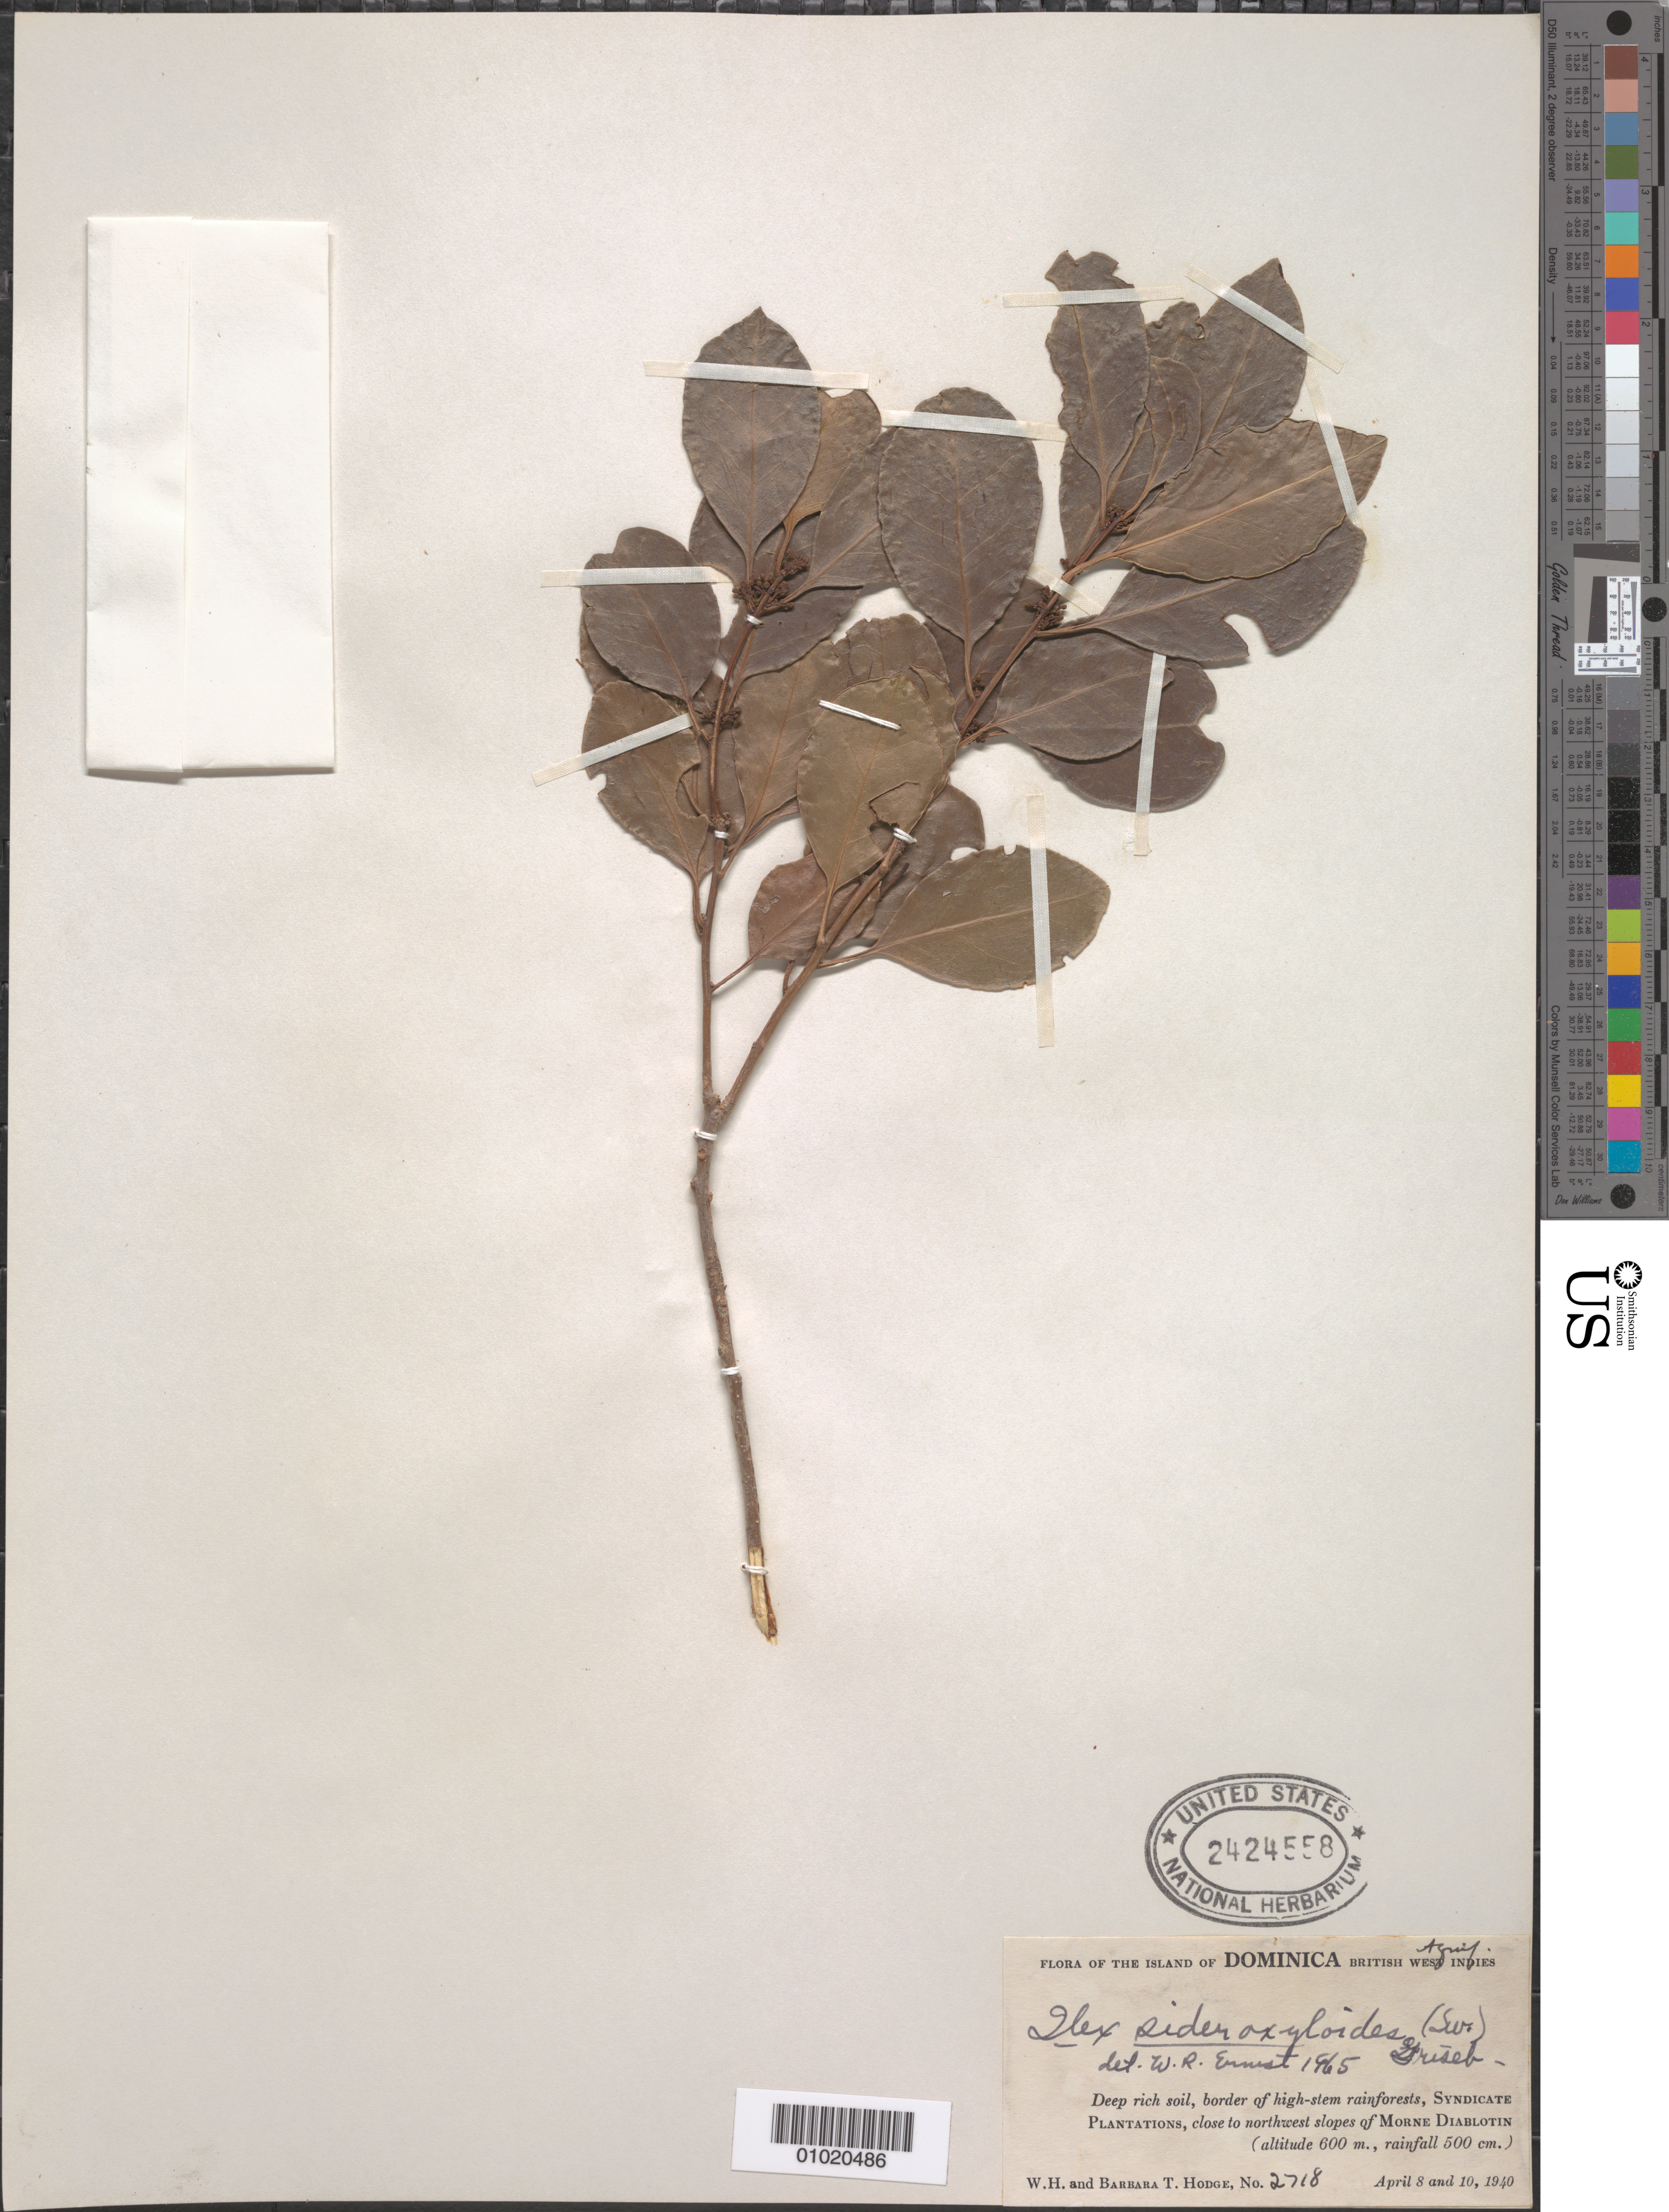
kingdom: Plantae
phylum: Tracheophyta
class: Magnoliopsida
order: Aquifoliales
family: Aquifoliaceae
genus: Ilex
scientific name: Ilex sideroxyloides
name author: (Sw.) Griseb.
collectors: W. Hodge & B. Hodge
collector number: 2718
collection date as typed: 08 Apr 1940 and 10 Apr 1940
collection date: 1940-04-08,1940-04-10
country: Dominica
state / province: St. Andrew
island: Dominica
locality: Deep rich soil, border of high-stem rainforests, Syndicate Plantations, close to northwest slopes of Morne Diablotins.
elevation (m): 600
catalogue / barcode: US 2424558